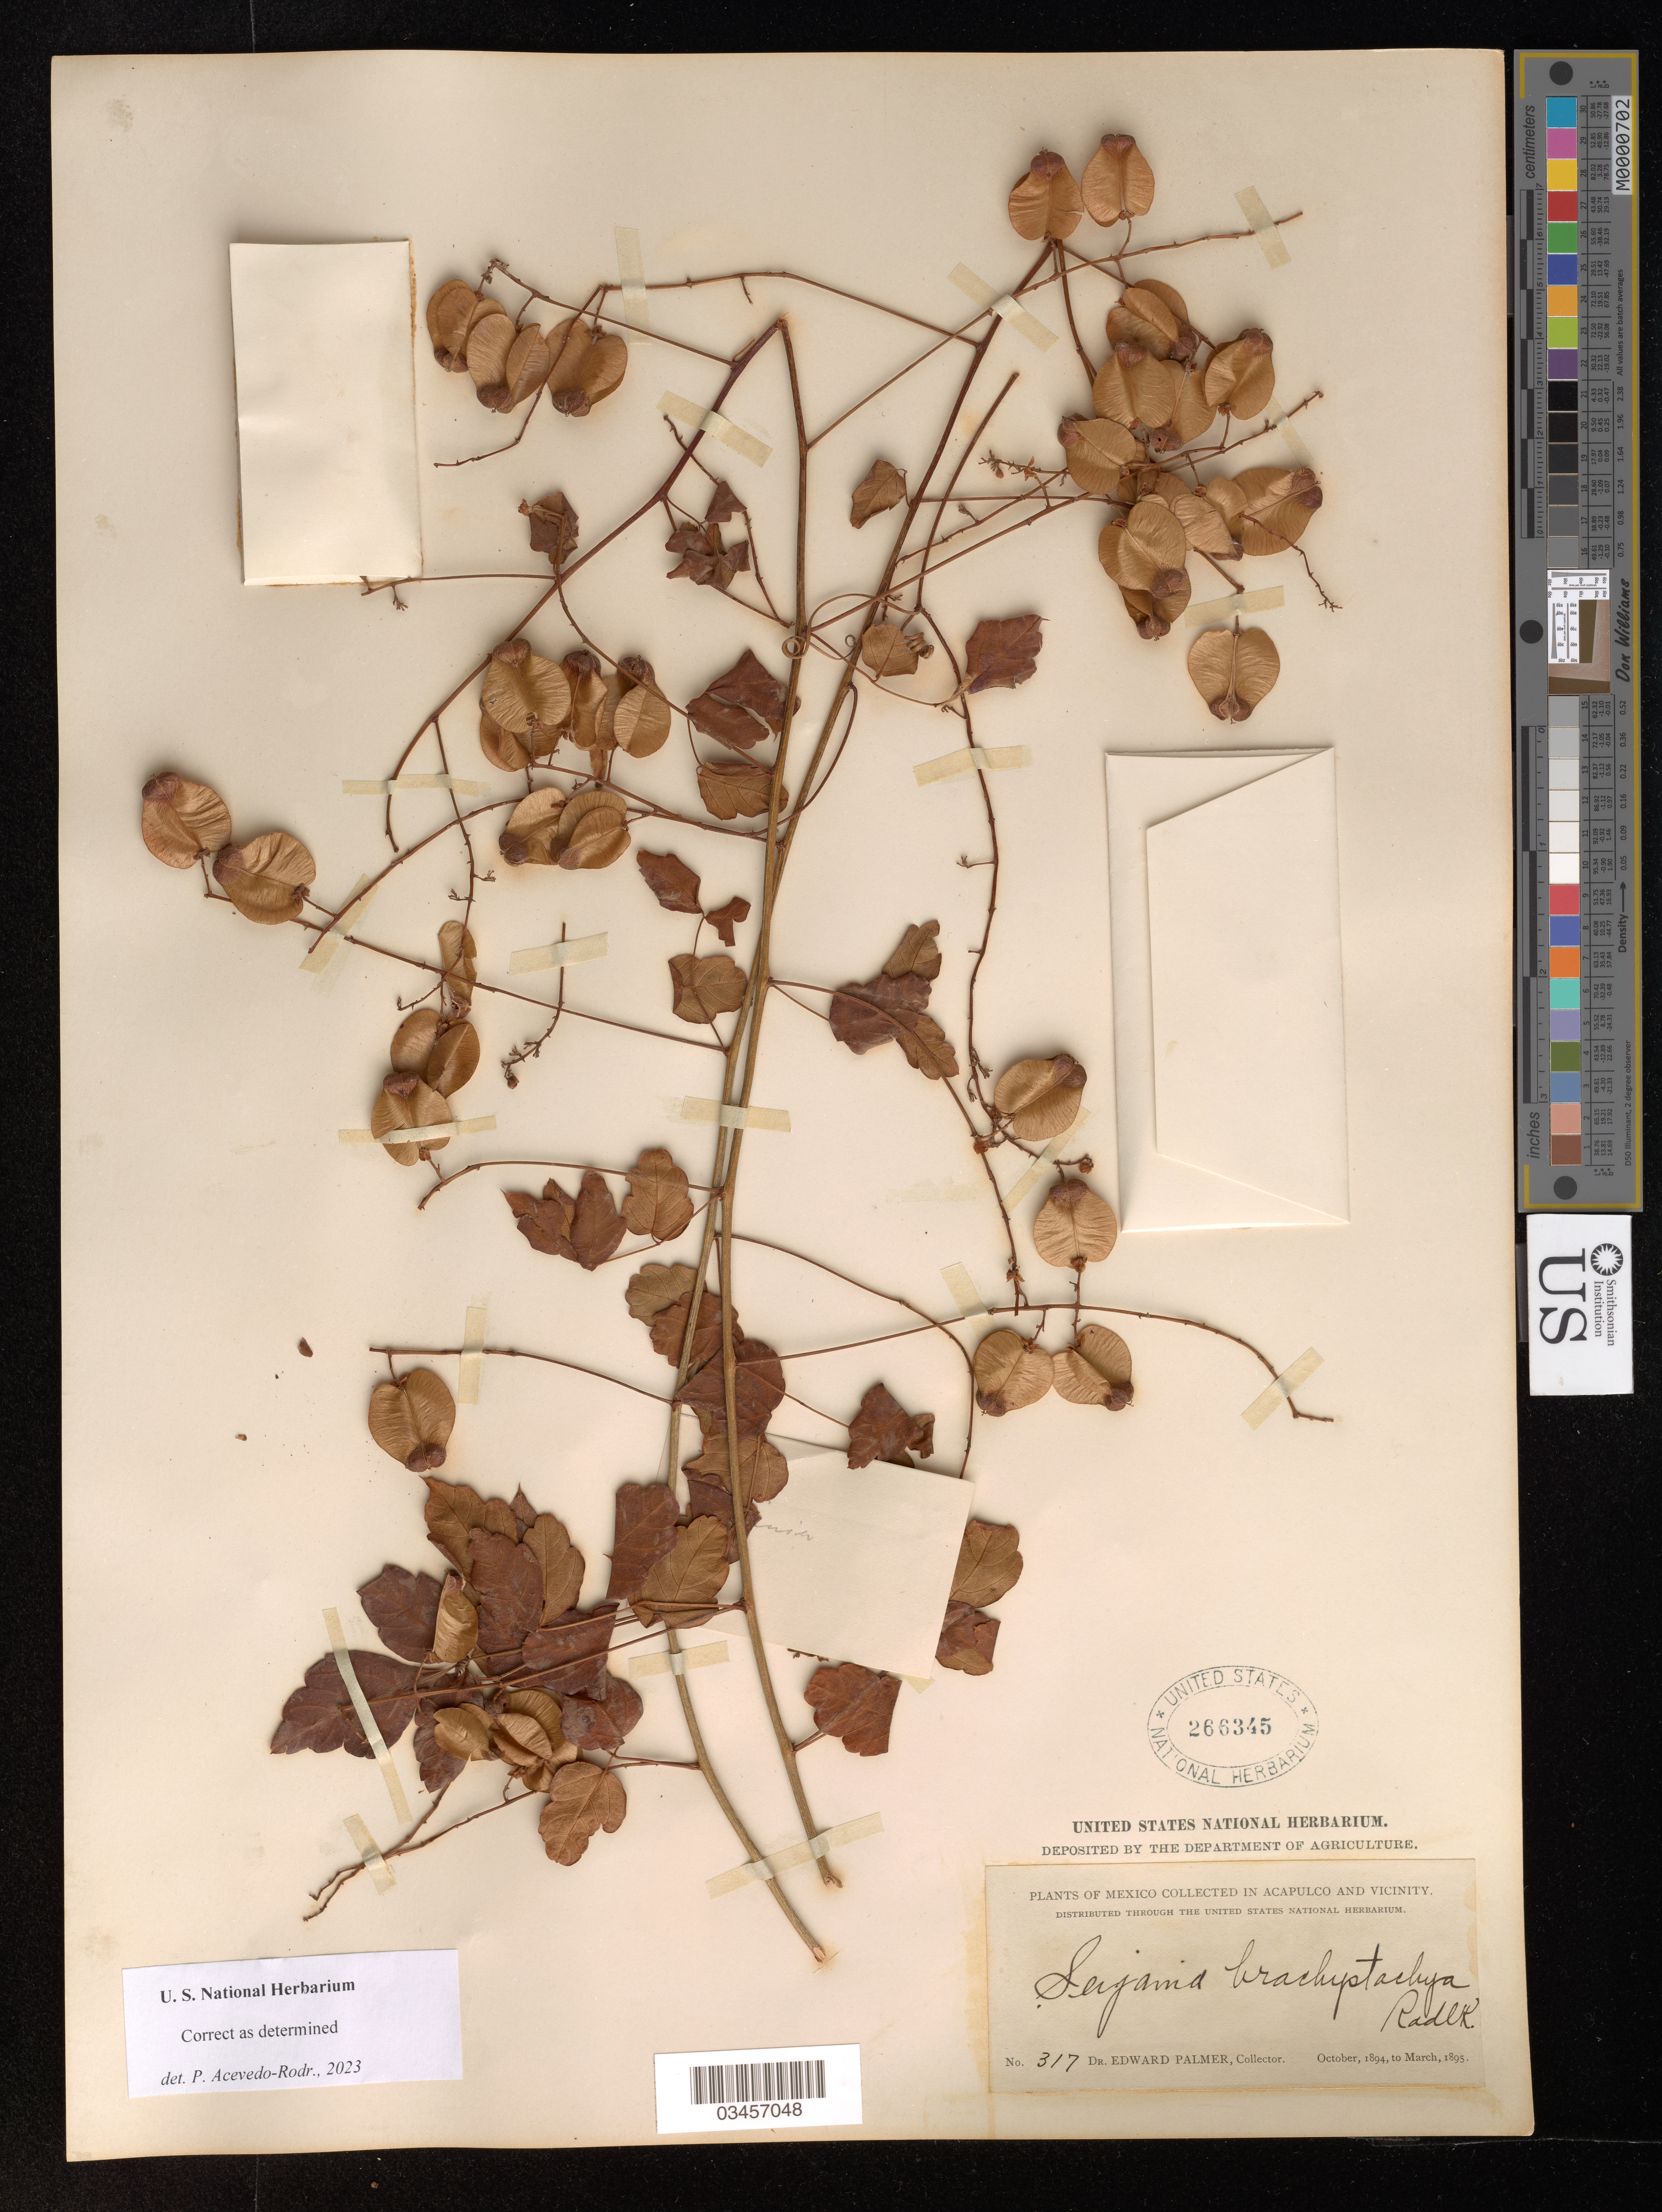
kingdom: Plantae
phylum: Tracheophyta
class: Magnoliopsida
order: Sapindales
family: Sapindaceae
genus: Serjania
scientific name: Serjania brachystachya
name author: Radlk.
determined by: Acevedo-Rodriguez, P., (US), Smithsonian Institution - National Museum of Natural History (UNITED STATES)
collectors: E. J. Palmer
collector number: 317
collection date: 1894-10/1895-03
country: Mexico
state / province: Guerrero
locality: Acapulco and vicinity.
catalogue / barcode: US 266345